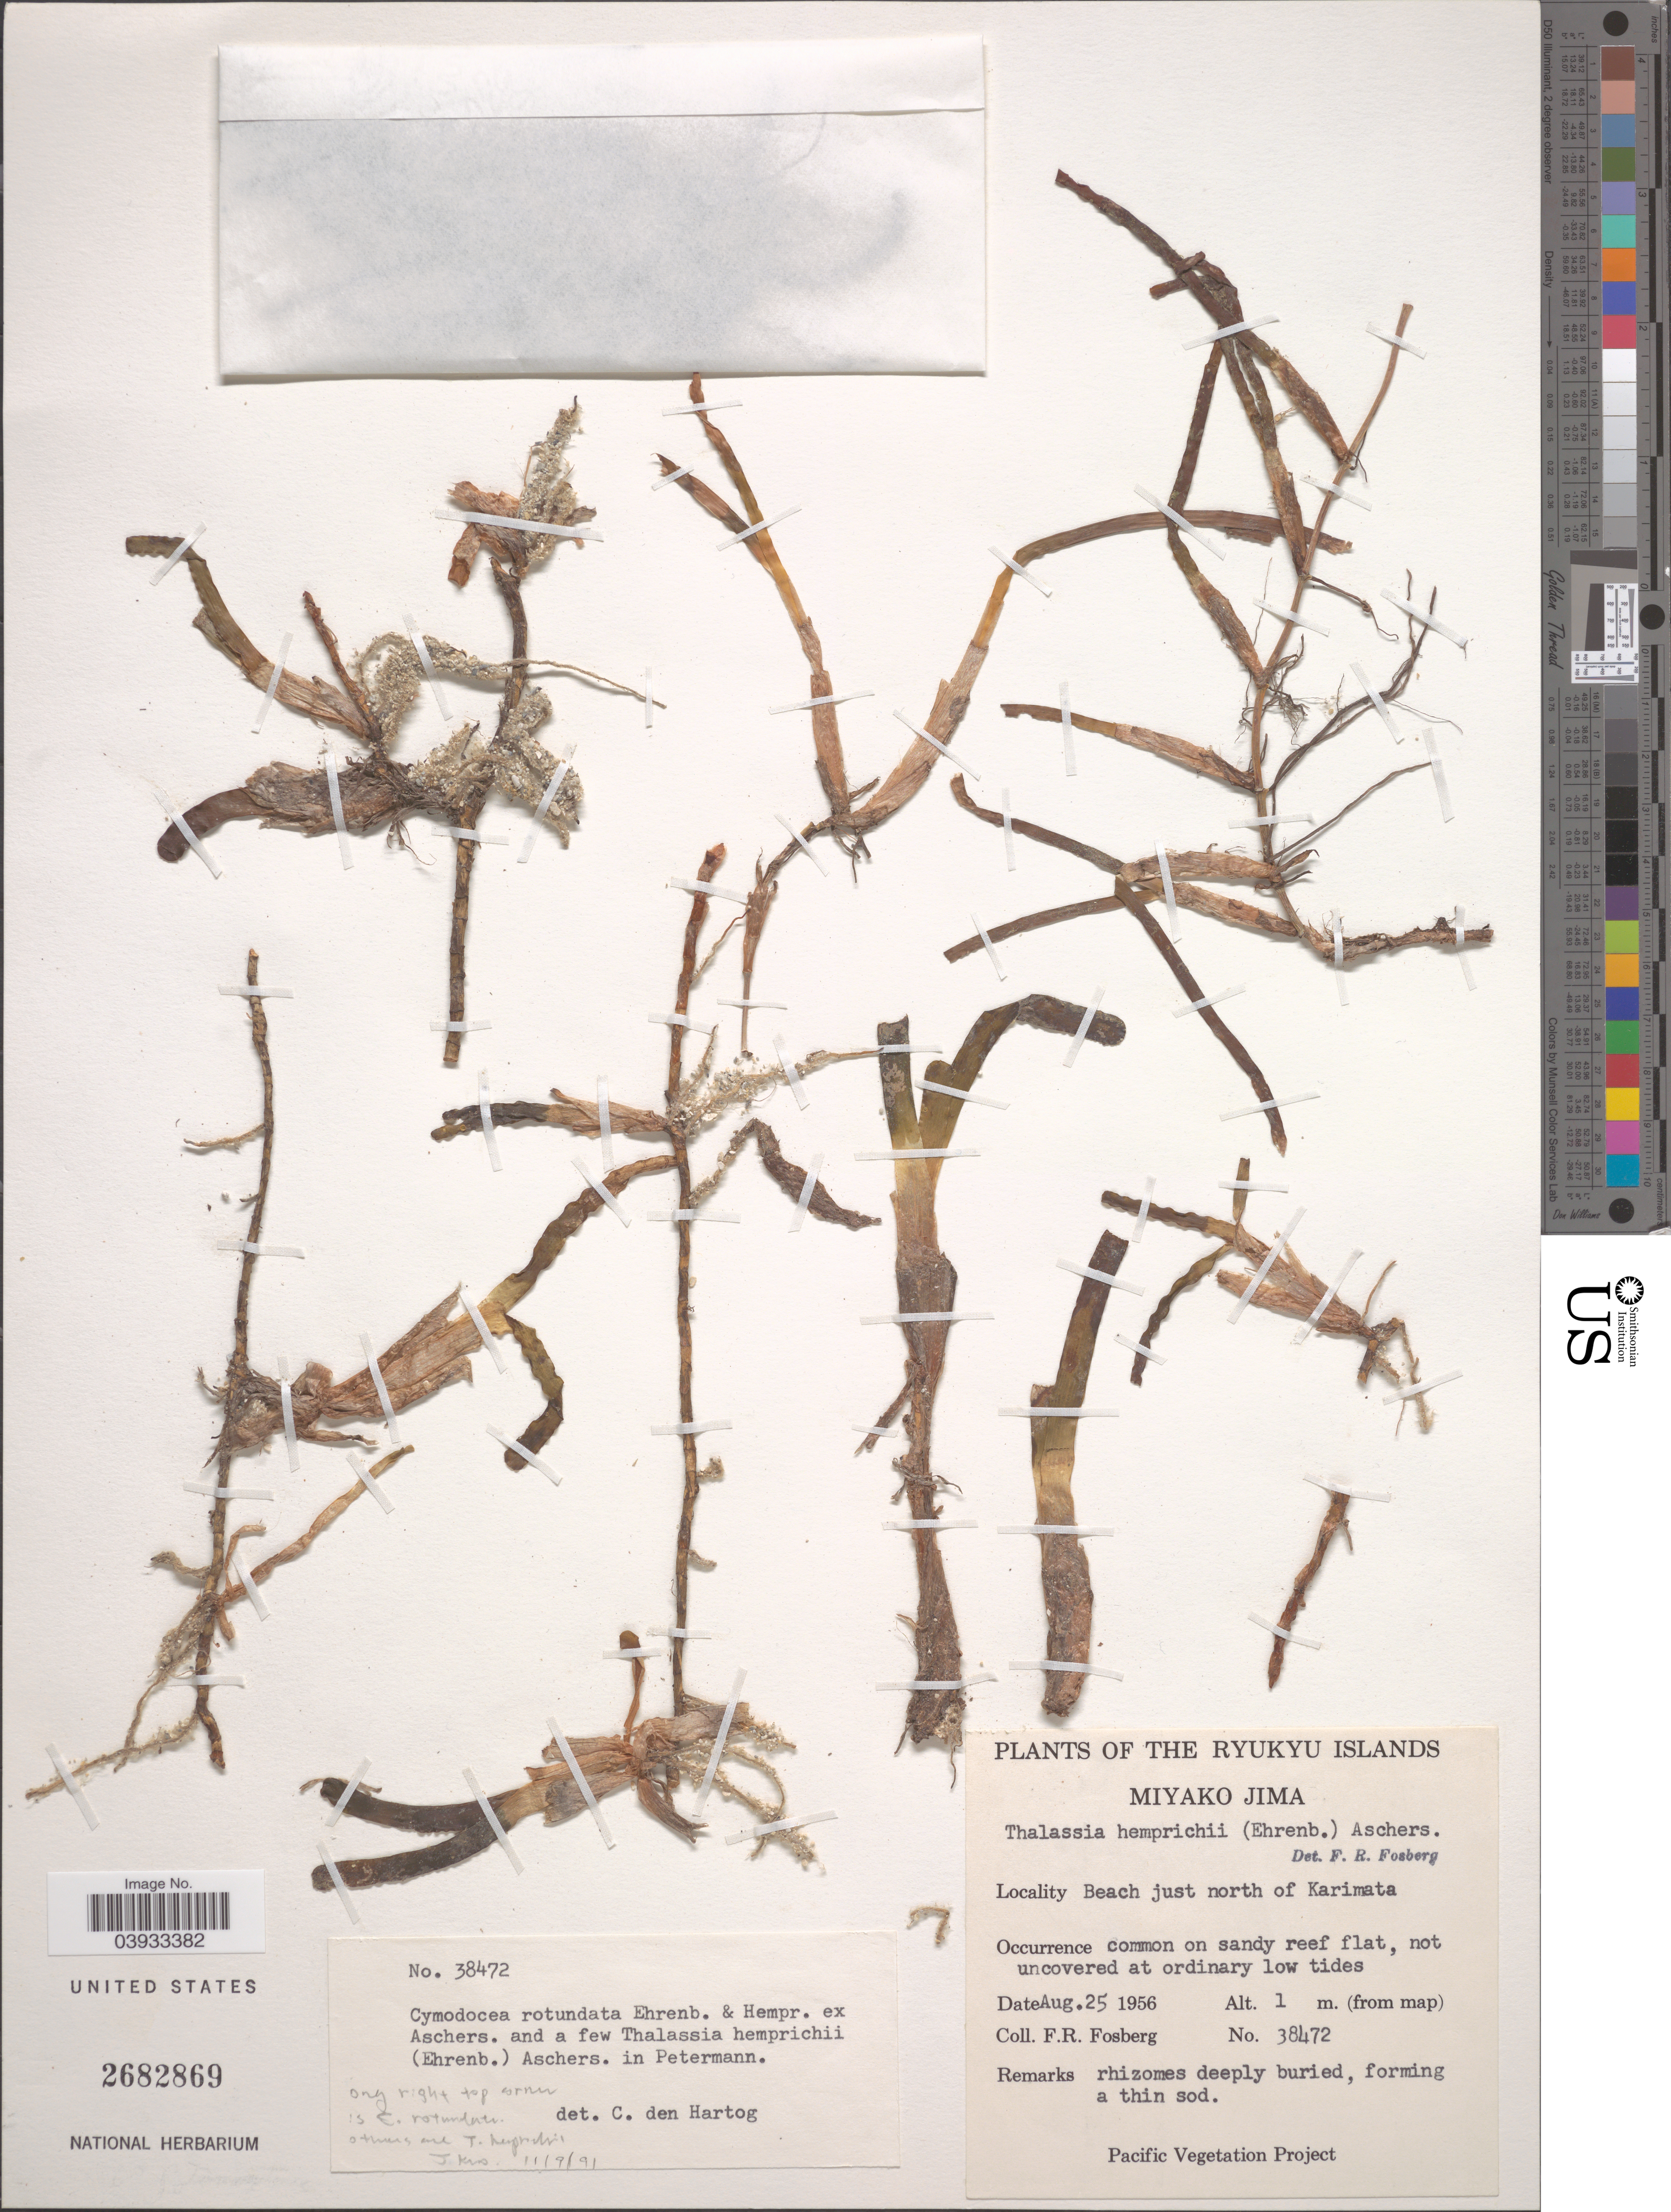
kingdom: Plantae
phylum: Tracheophyta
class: Liliopsida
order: Alismatales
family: Cymodoceaceae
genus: Cymodocea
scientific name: Cymodocea rotundata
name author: Asch. & Schweinf.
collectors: F. R. Fosberg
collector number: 38472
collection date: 1956-08-25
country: Japan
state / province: Okinawa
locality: The Ryukyu Islands, Miyako Jima. Beach just north of Karimata.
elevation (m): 1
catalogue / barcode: US 2682869